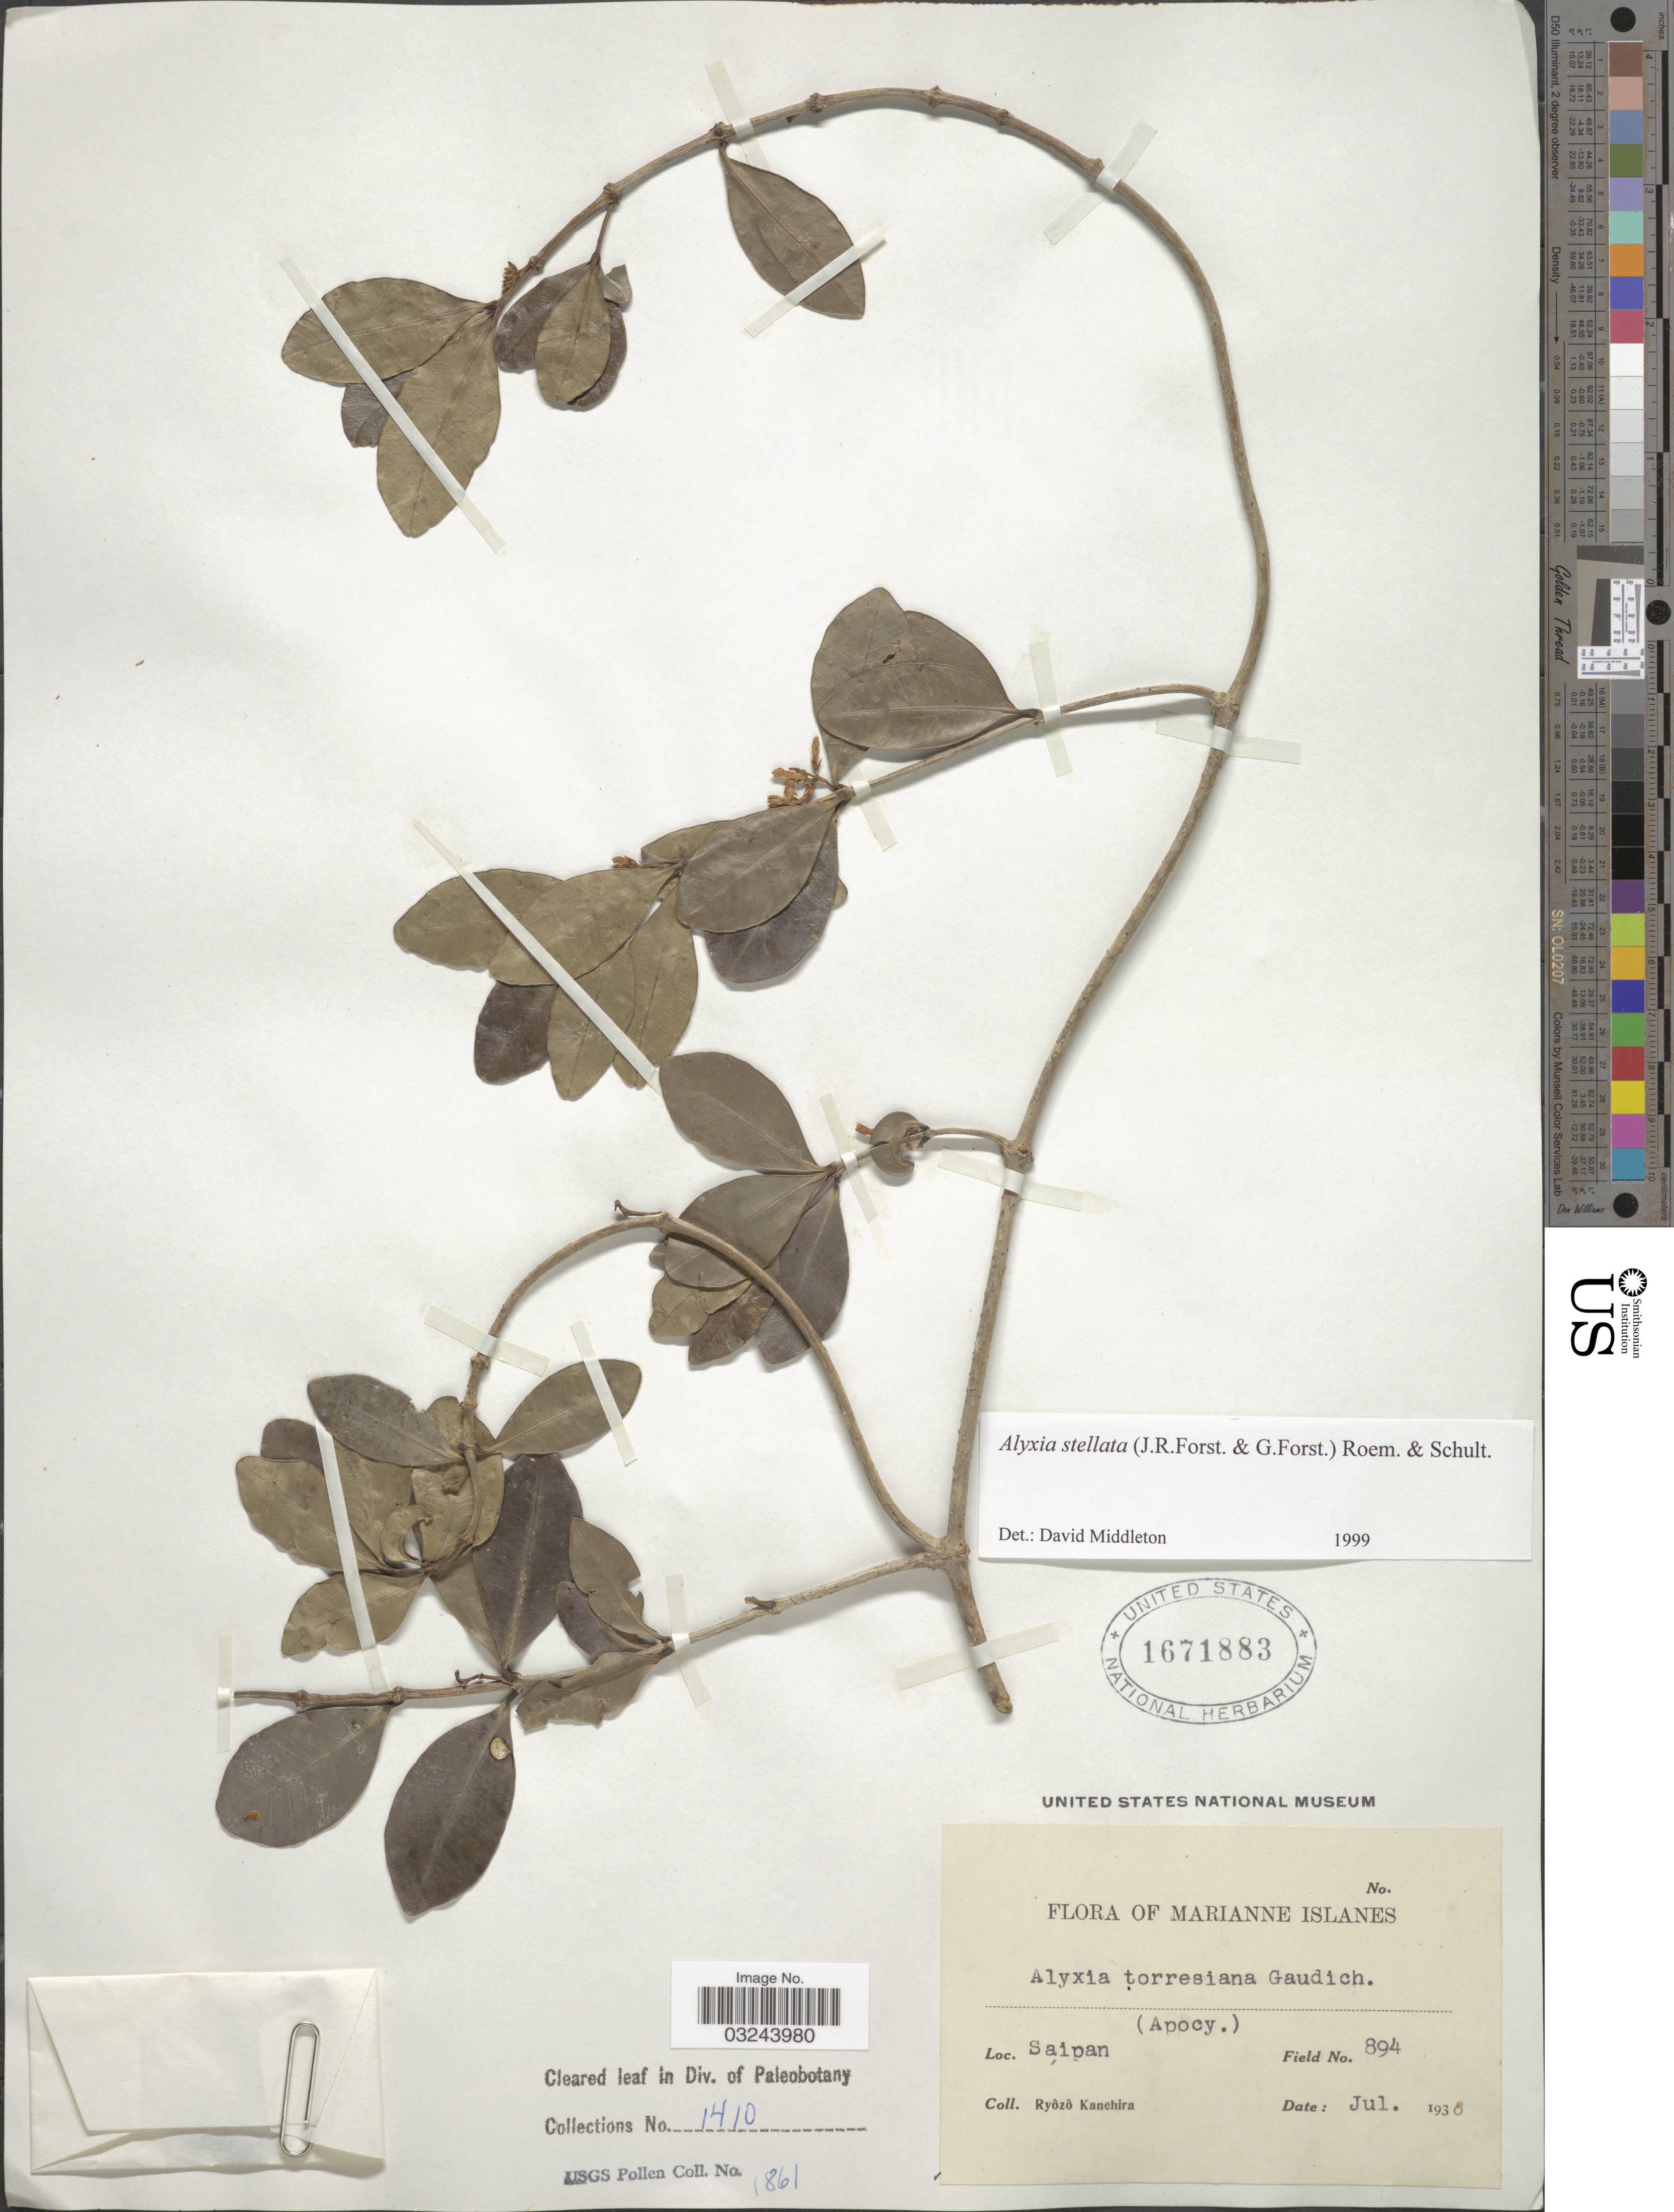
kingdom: Plantae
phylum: Tracheophyta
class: Magnoliopsida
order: Gentianales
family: Apocynaceae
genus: Alyxia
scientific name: Alyxia stellata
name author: (J.R. Forst. & G. Forst.) Roem. & Schult.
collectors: R. Kanehira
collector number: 894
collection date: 1930-07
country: Northern Mariana Islands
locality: Mariannne Islanes. Saipan.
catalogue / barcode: US 1671883